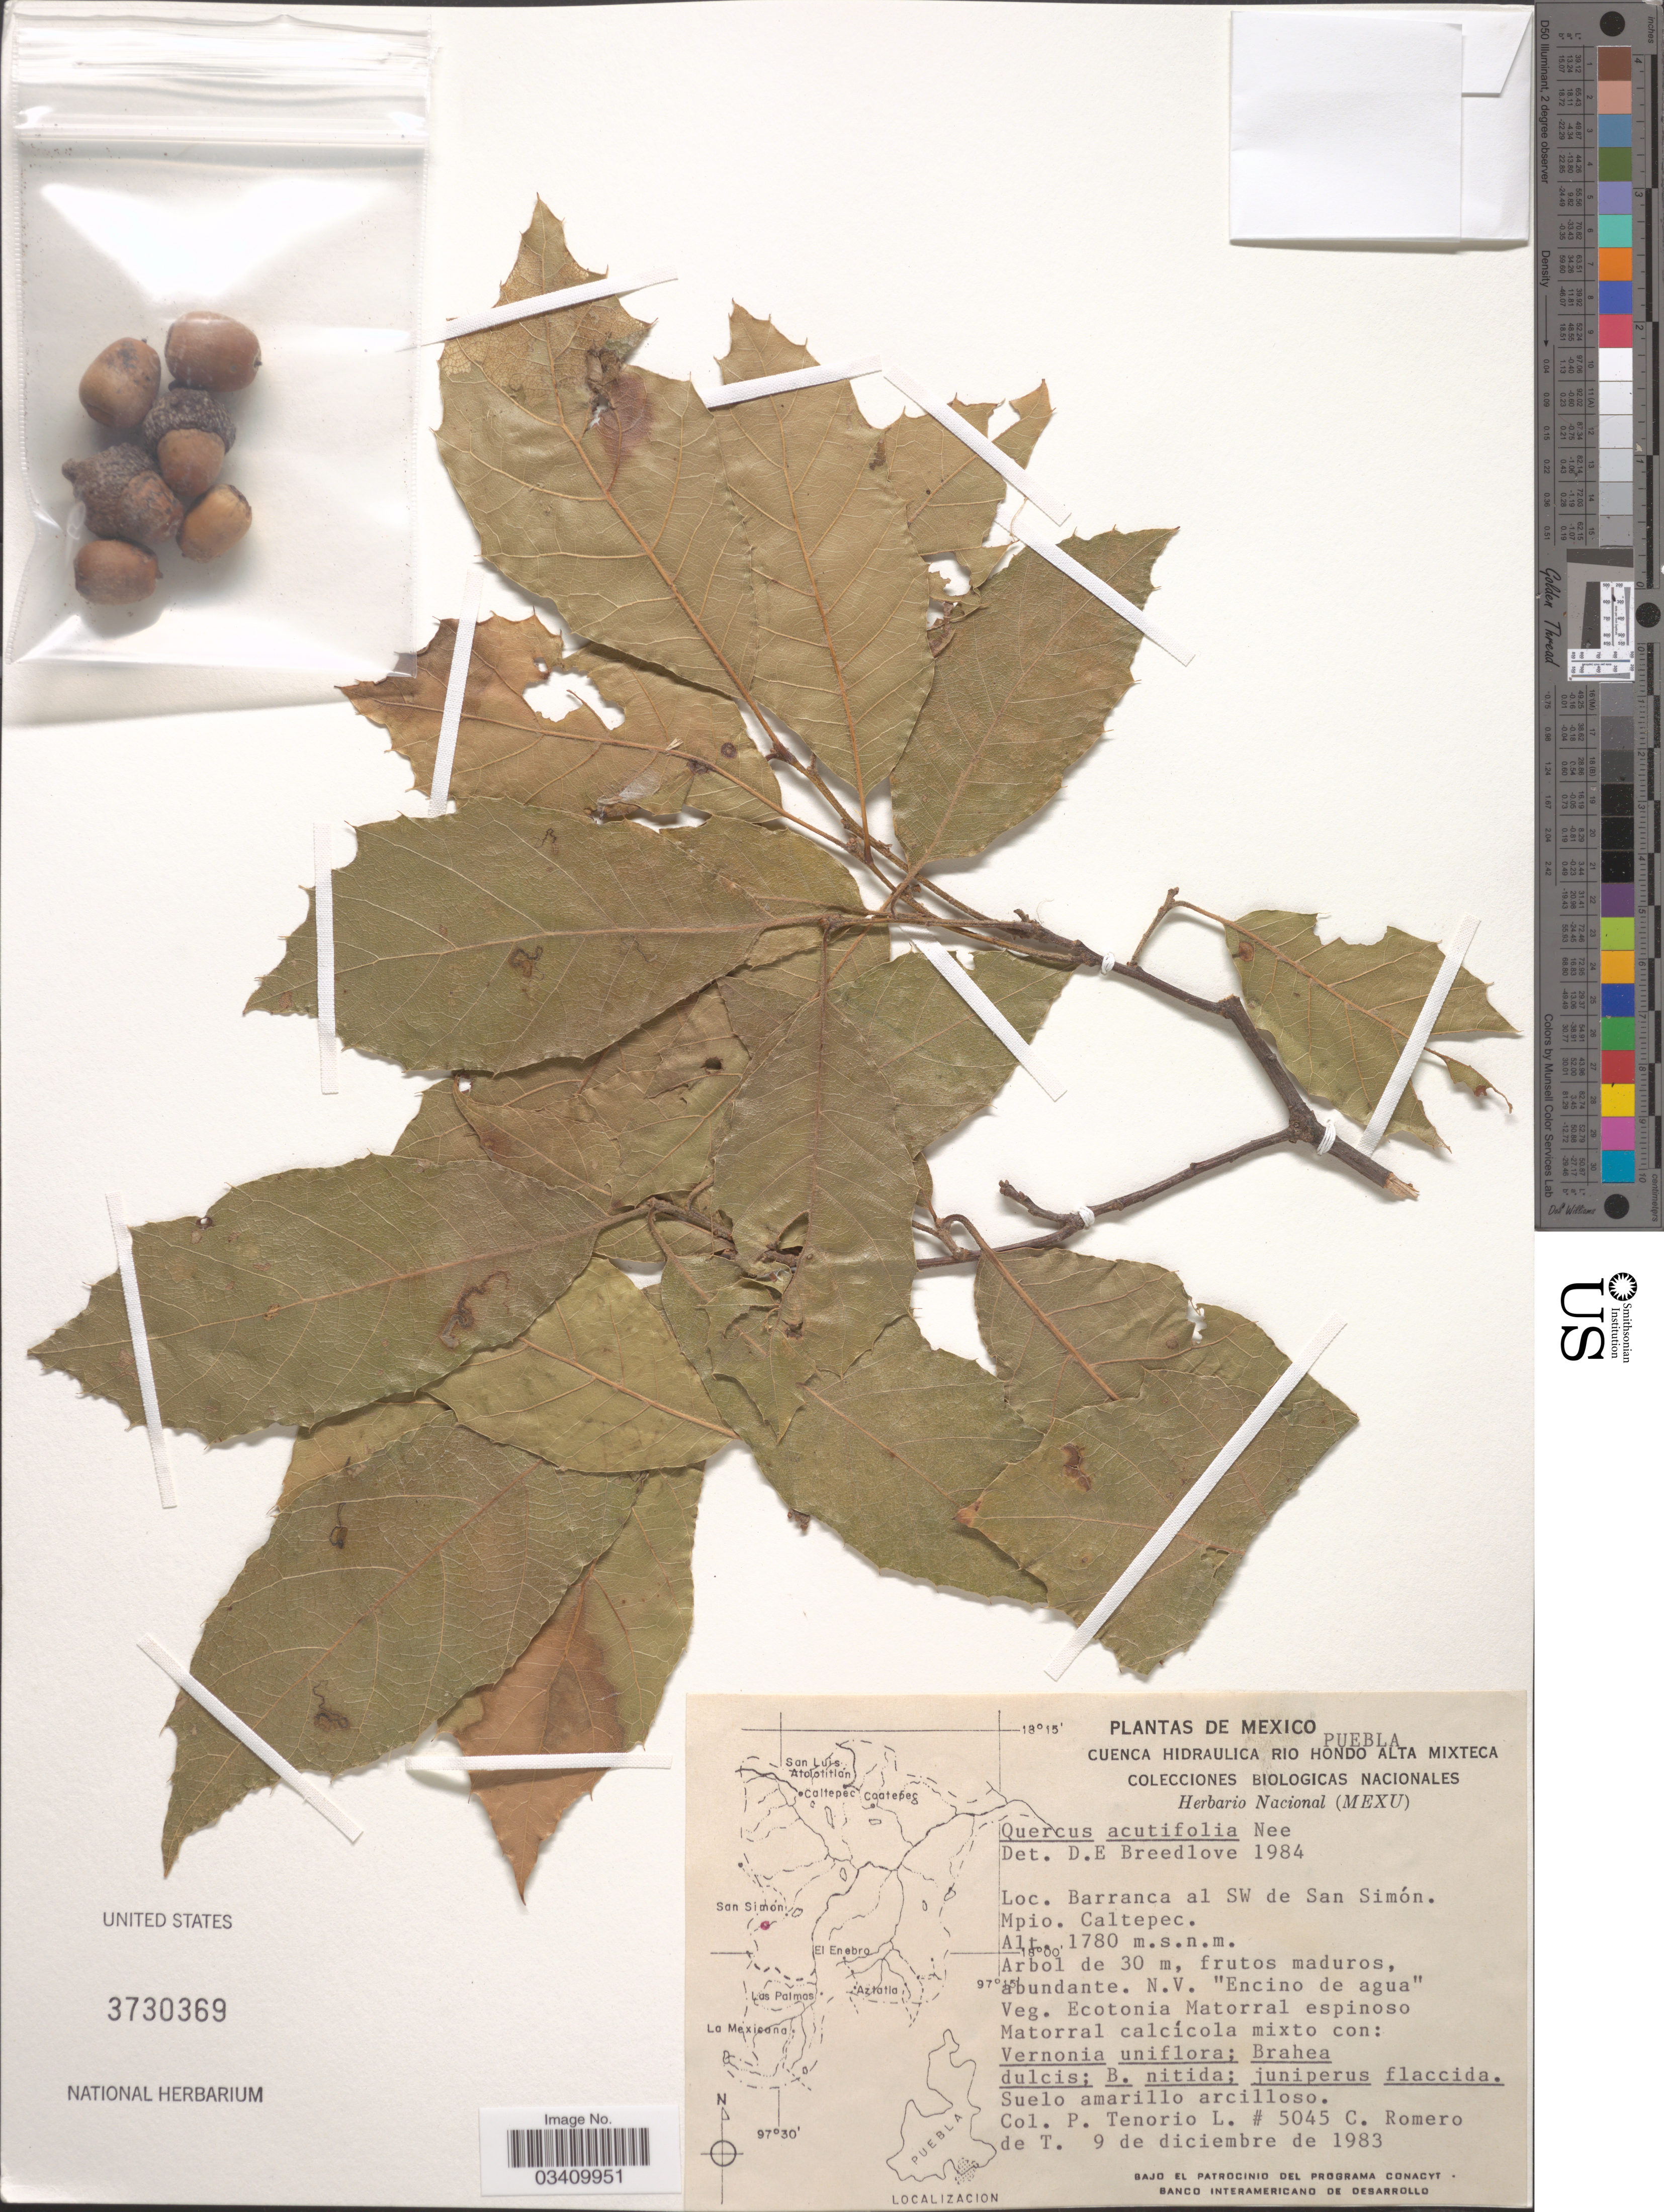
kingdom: Plantae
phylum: Tracheophyta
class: Magnoliopsida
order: Fagales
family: Fagaceae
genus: Quercus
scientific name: Quercus acutifolia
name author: Née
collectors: P. Tenorio L. & C. Romero de T.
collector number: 5045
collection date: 1983-12-09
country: Mexico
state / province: Puebla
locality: Barranca al SW de San Simón. Mpio. Caltepec.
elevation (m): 1780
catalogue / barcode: US 3730369